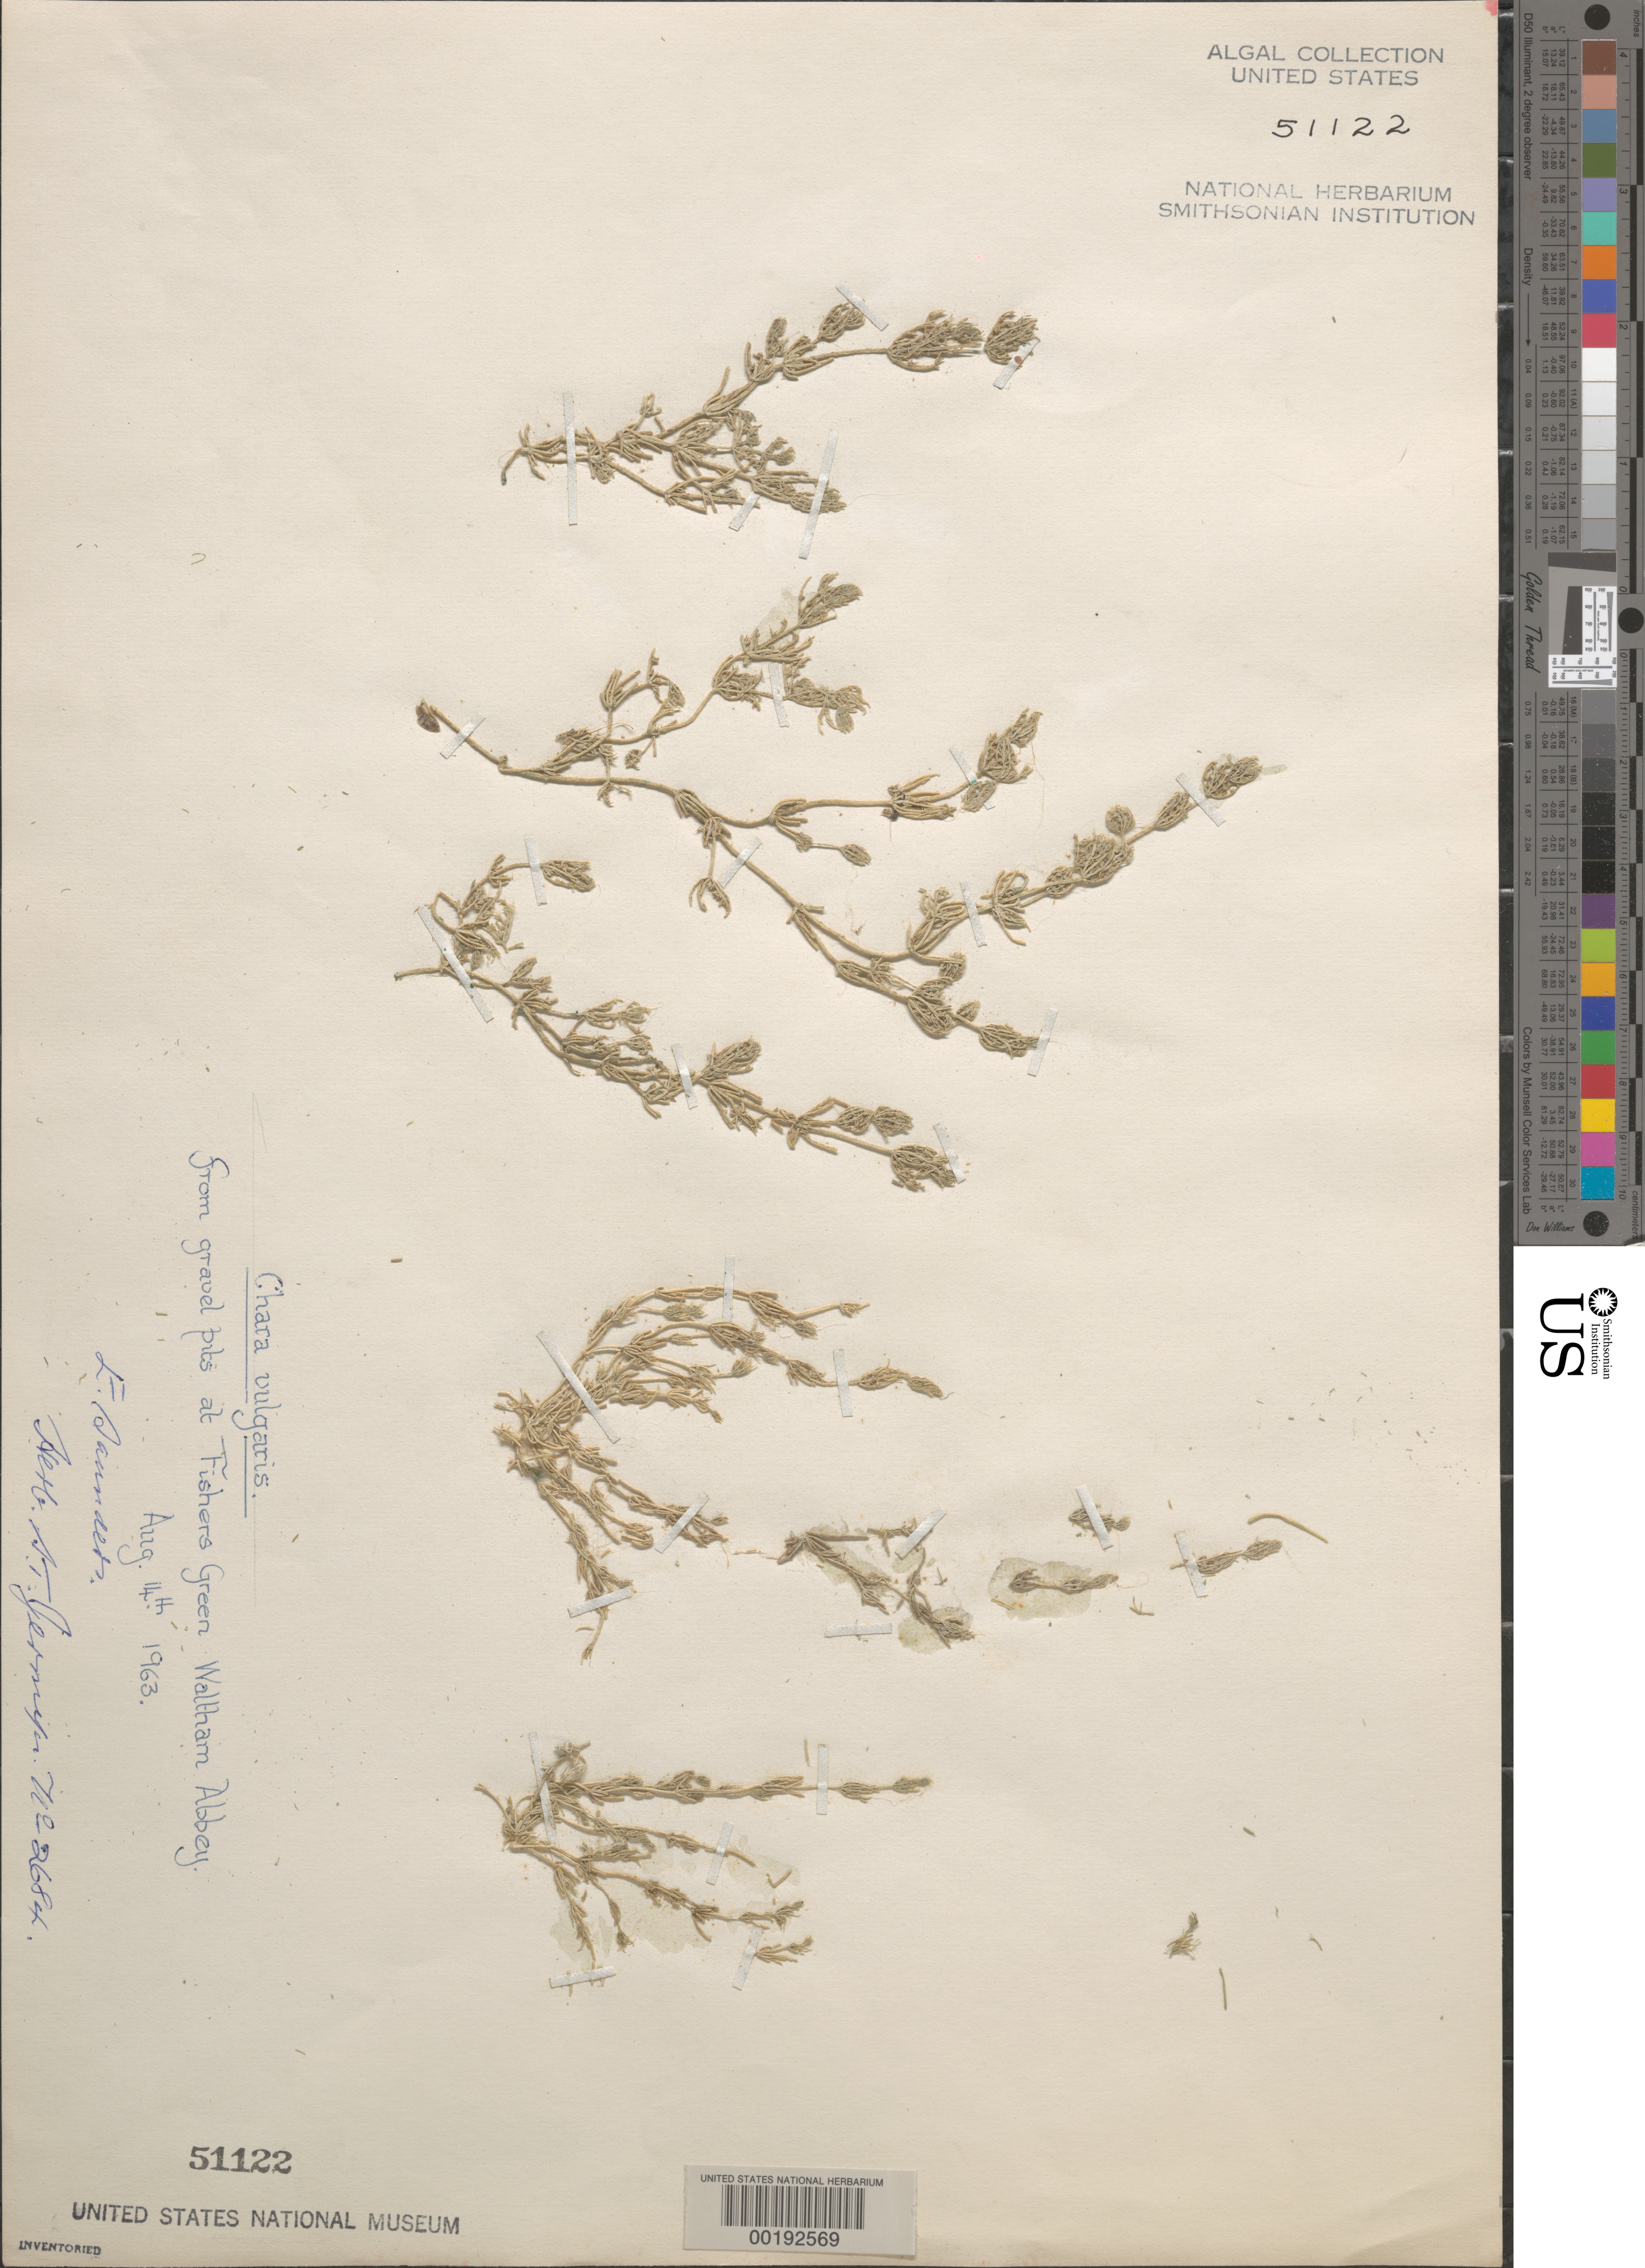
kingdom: Plantae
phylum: Charophyta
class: Charophyceae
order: Charales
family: Characeae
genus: Chara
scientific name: Chara vulgaris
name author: L.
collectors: E. Saunders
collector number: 2684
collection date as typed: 14 Aug 1963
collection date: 1963-08-14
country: United Kingdom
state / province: England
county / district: Essex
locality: Fishers Green, Waltham Abbey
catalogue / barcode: US 51122